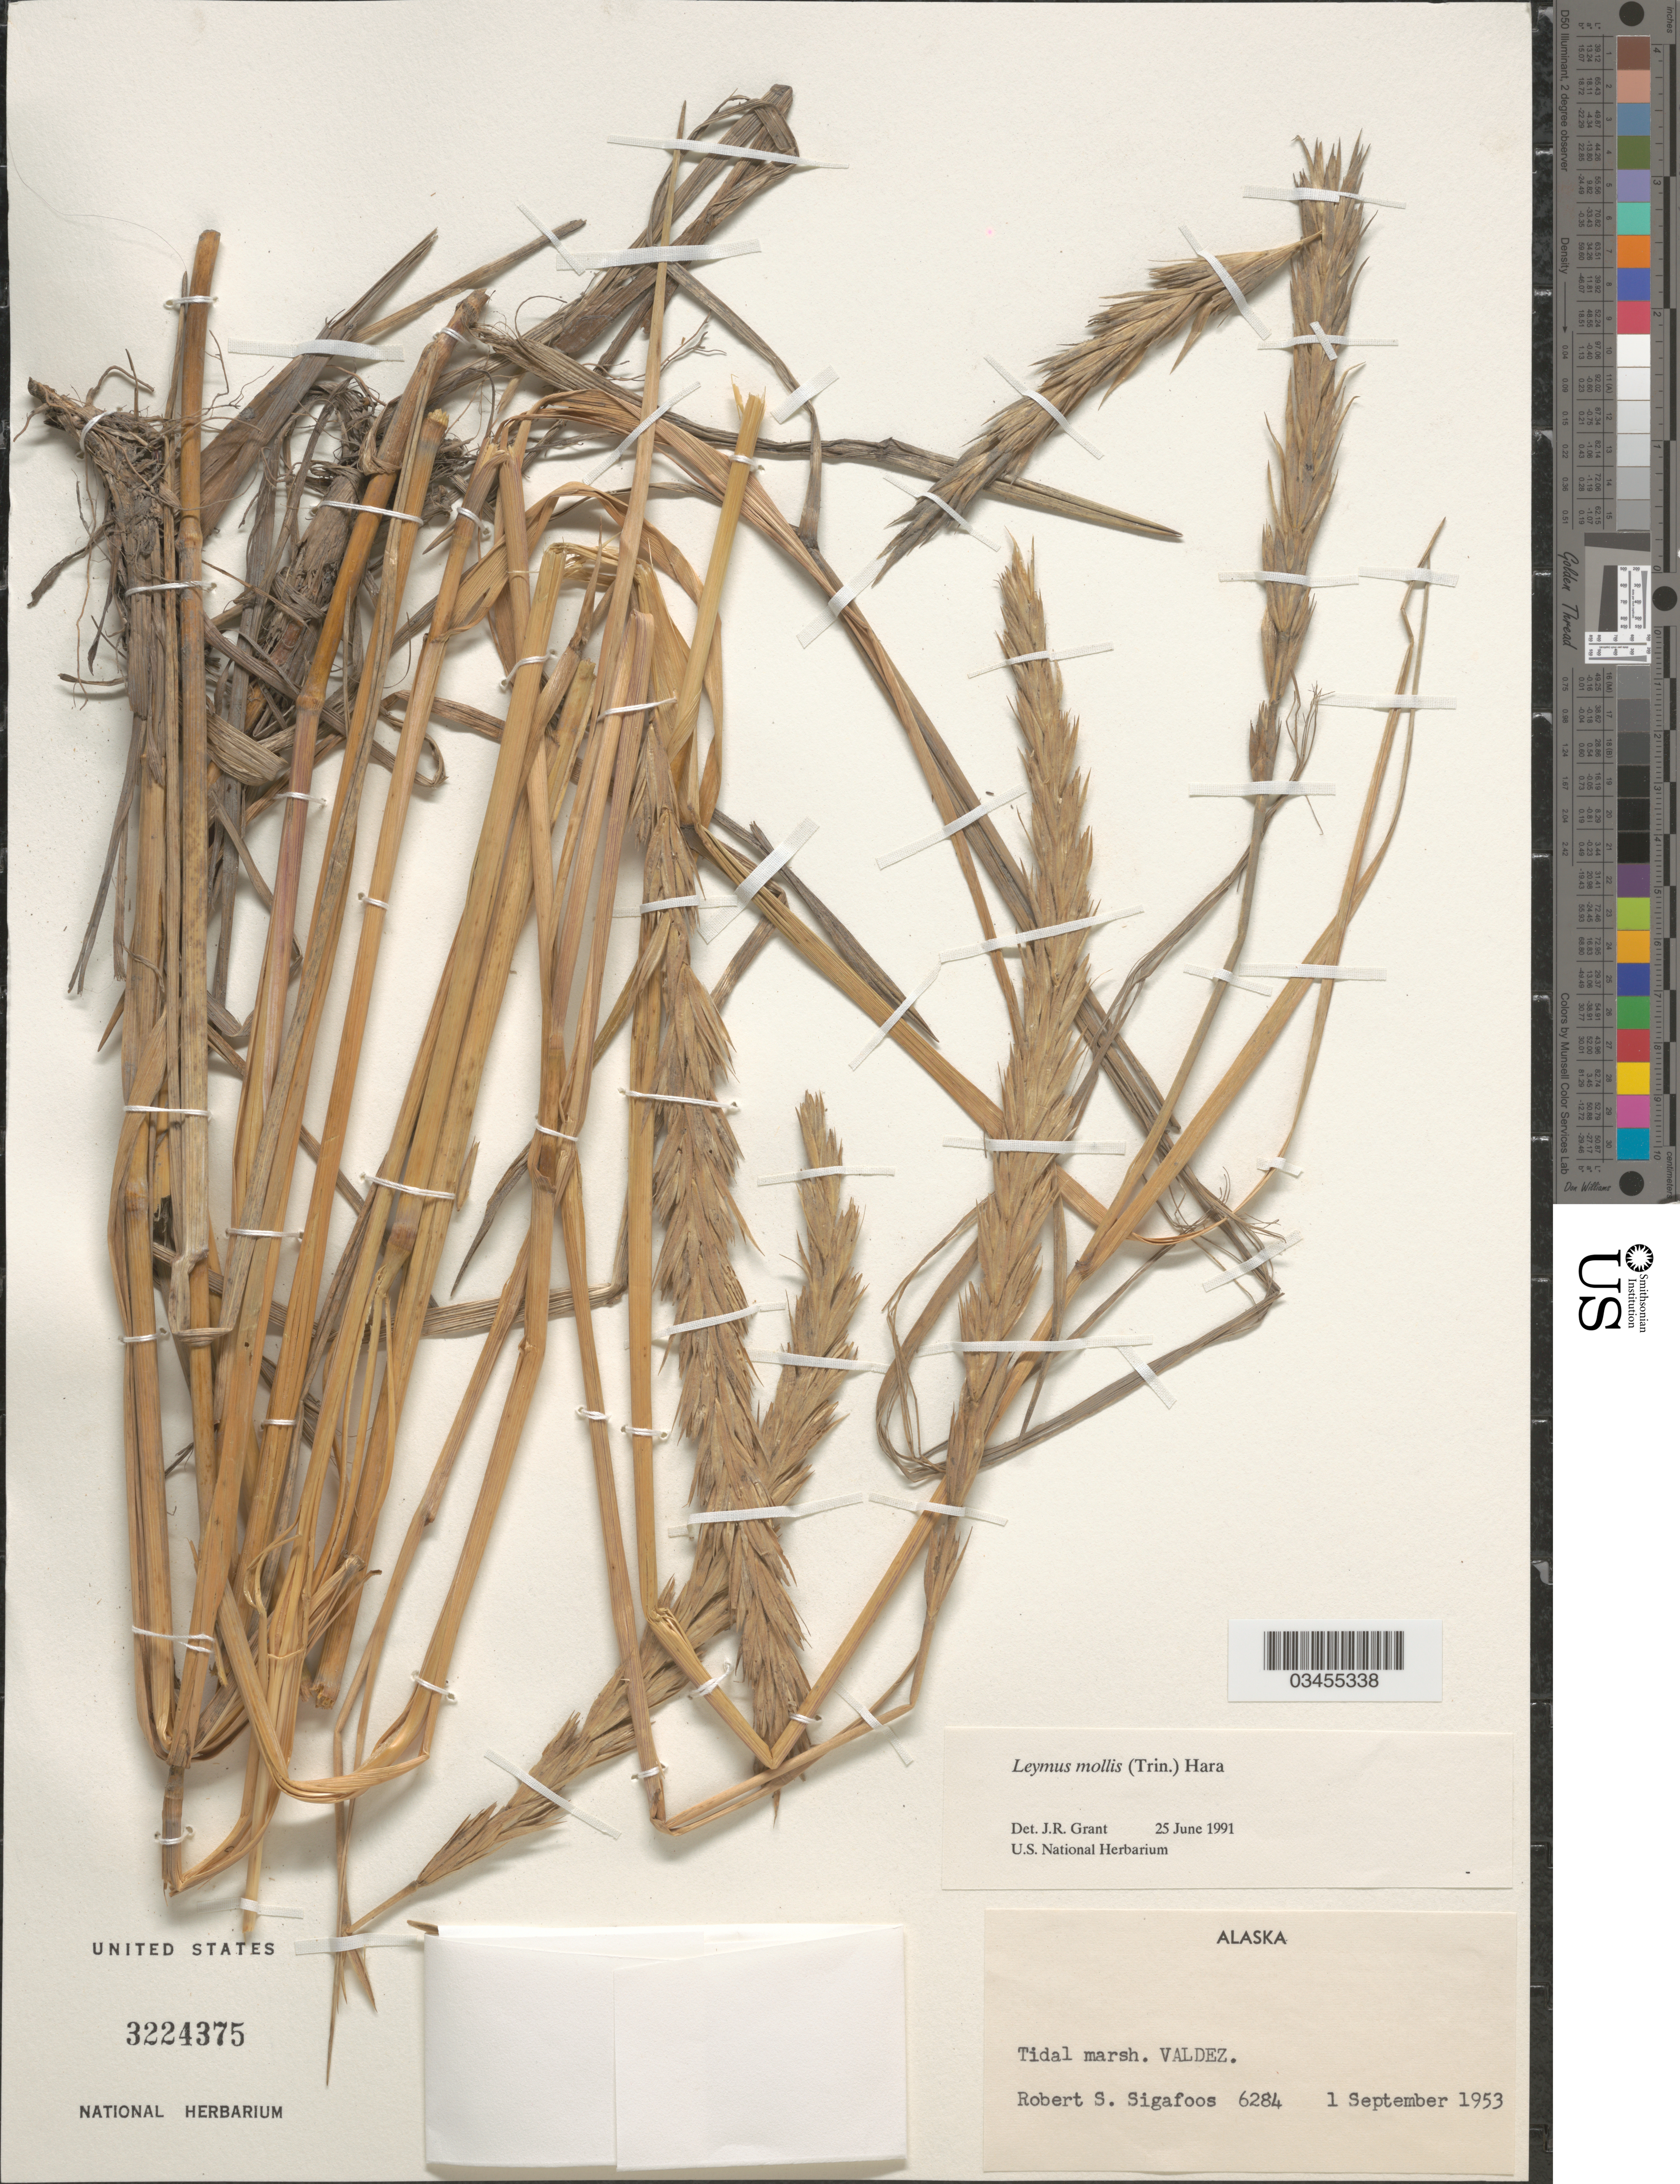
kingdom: Plantae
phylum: Tracheophyta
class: Liliopsida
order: Poales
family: Poaceae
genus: Leymus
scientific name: Leymus mollis subsp. mollis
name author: (Trin.) Pilg.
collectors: R. Sigafoos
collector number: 6284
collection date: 1953-09-01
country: United States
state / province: Alaska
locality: Valdez.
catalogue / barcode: US 3224375